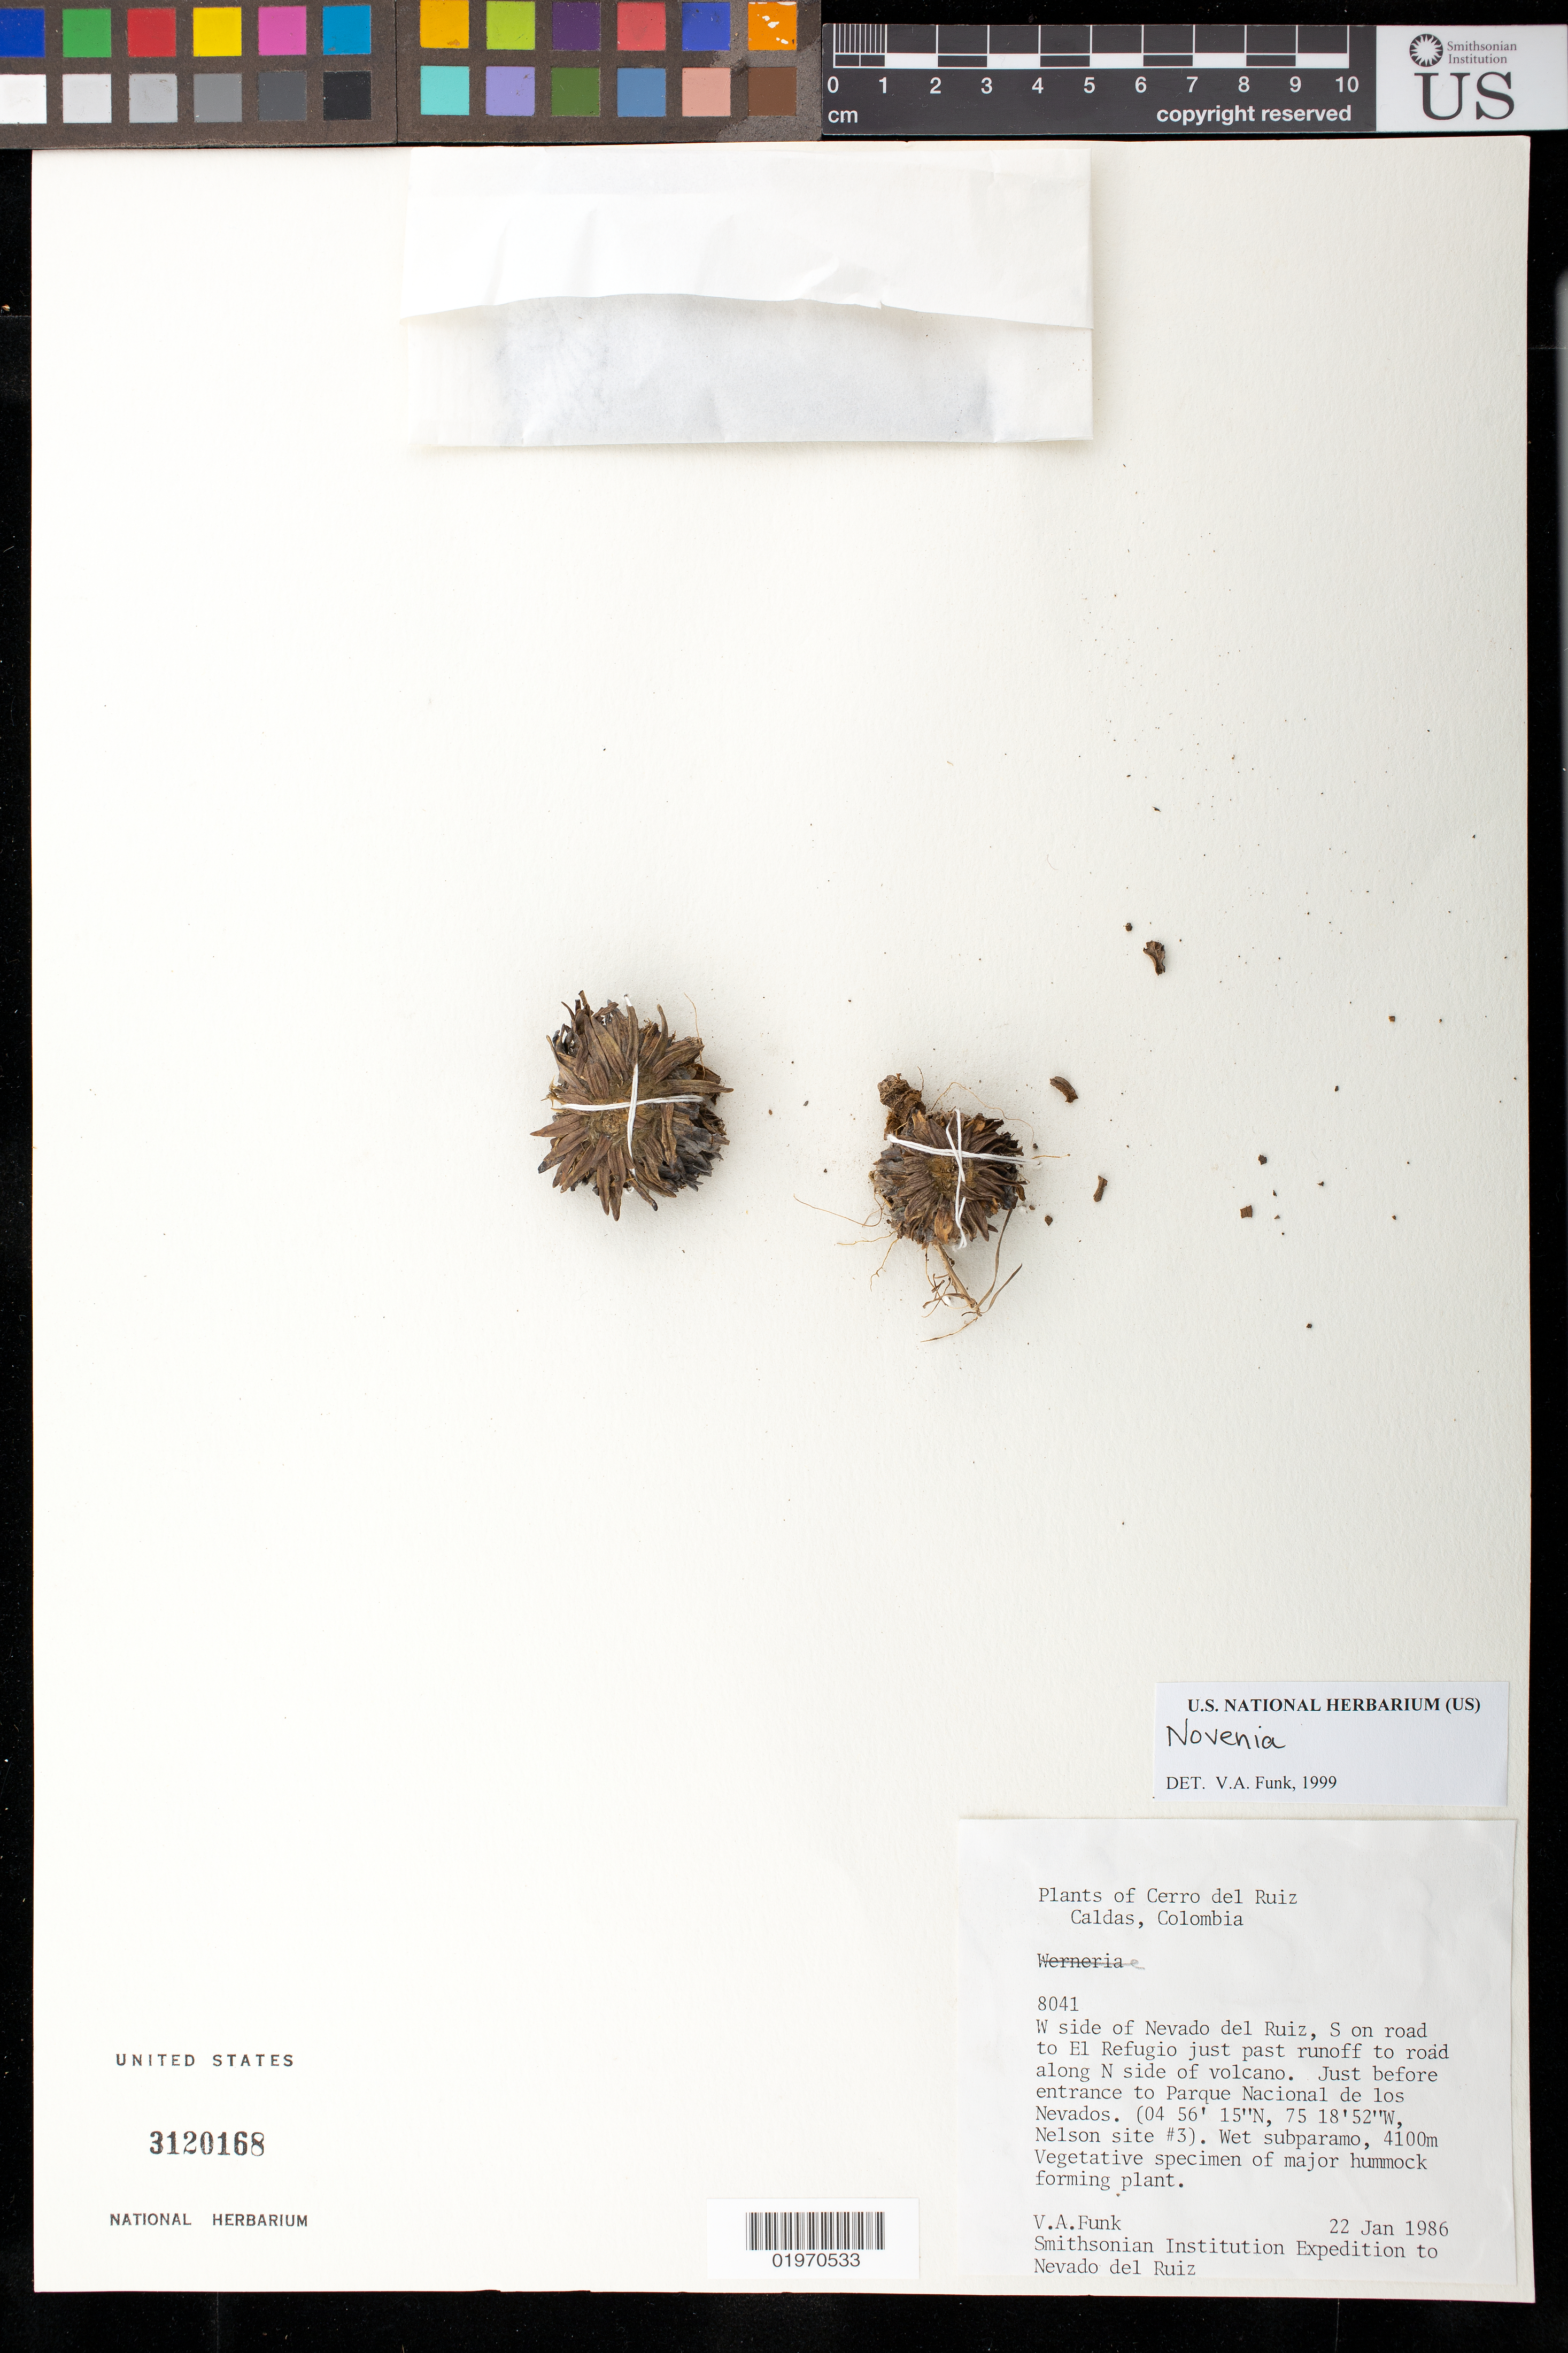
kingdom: Plantae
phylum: Tracheophyta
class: Magnoliopsida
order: Asterales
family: Asteraceae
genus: Novenia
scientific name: Novenia acaulis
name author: (Wedd. ex Benth.) S.E. Freire & Hellwig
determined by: Funk, Vicki A., (BOT), Smithsonian Institution - National Museum of Natural History (UNITED STATES)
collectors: V. Funk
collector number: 8041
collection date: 1986-01-22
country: Colombia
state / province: Caldas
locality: Cerro del Ruiz, W side of Nevado del Ruiz, S on road to El Refugio just past turnoff to road along N side of volcano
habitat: Wet subparamo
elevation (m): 4100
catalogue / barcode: US 3120168